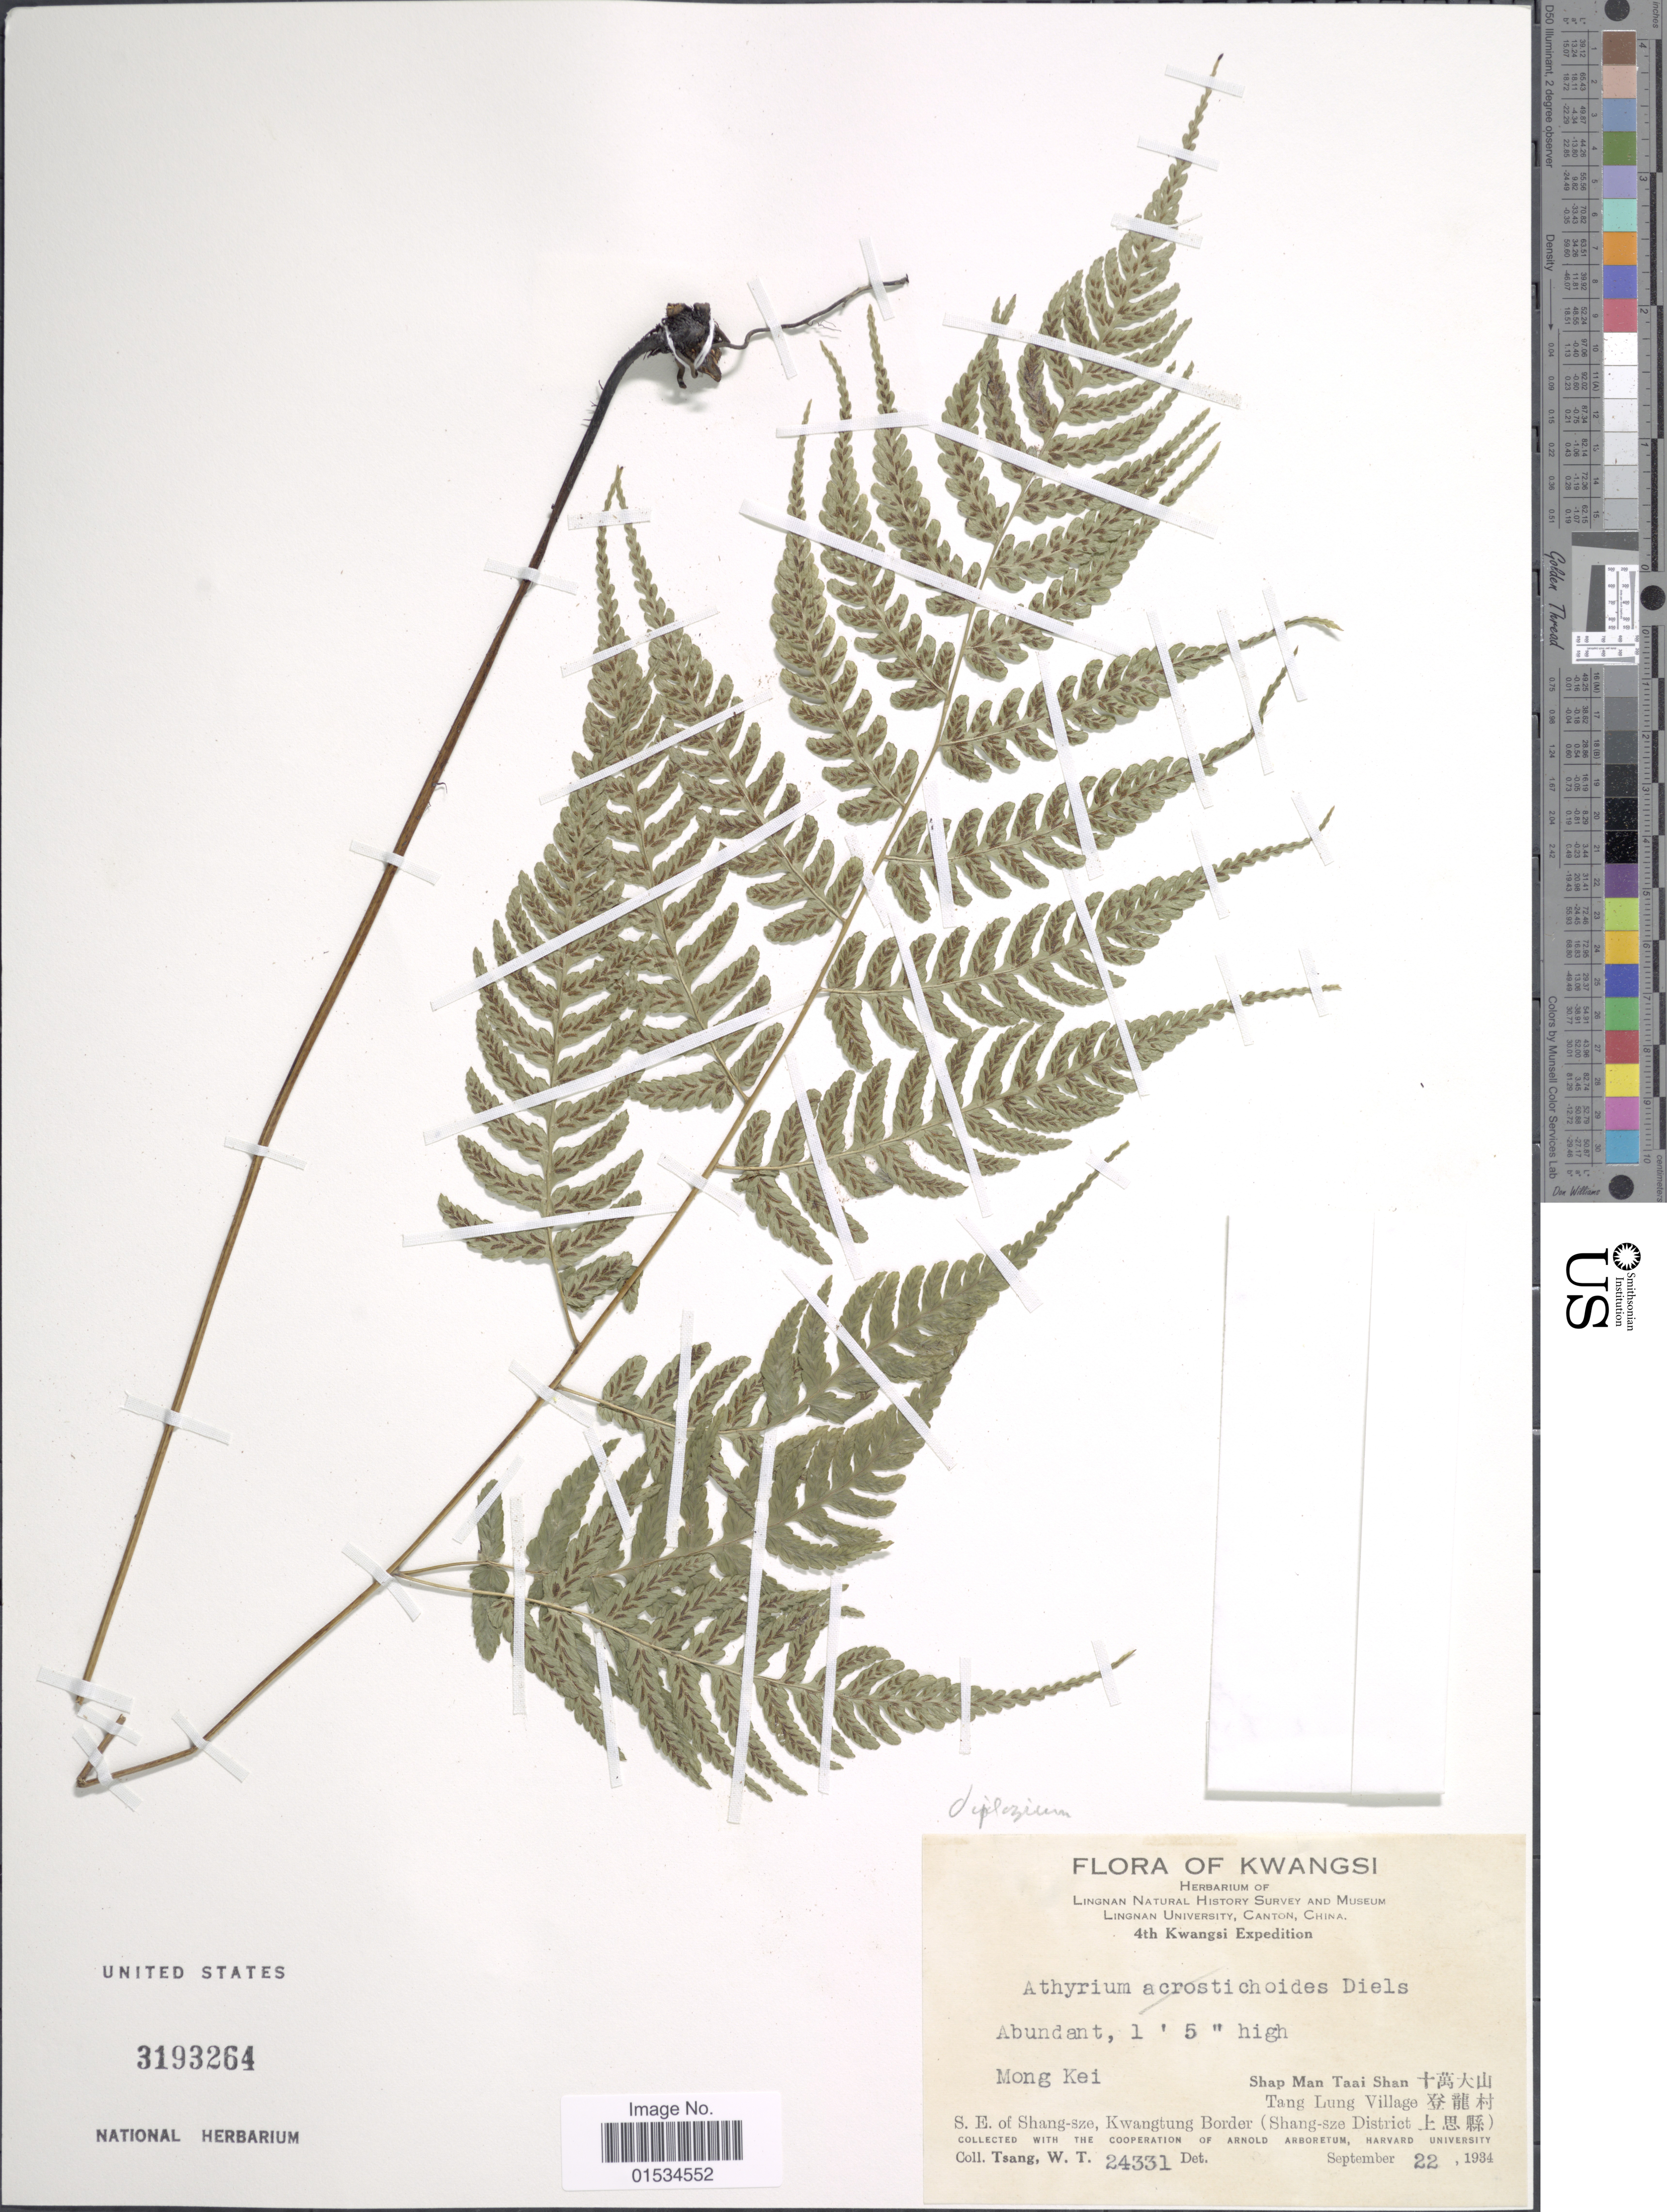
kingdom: Plantae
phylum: Tracheophyta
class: Polypodiopsida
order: Polypodiales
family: Athyriaceae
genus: Diplazium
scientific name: Diplazium sp.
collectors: W. T. Tsang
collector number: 24331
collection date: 1934-09-22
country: China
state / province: Guangxi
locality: Kwangsi, Kwangsi Expedition, Shap Man Taai Shan, Tang Lung Village, S.E. of Shang-sze, Kwangtung border (Shang-sze District), Mong Kei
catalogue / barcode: US 3193264